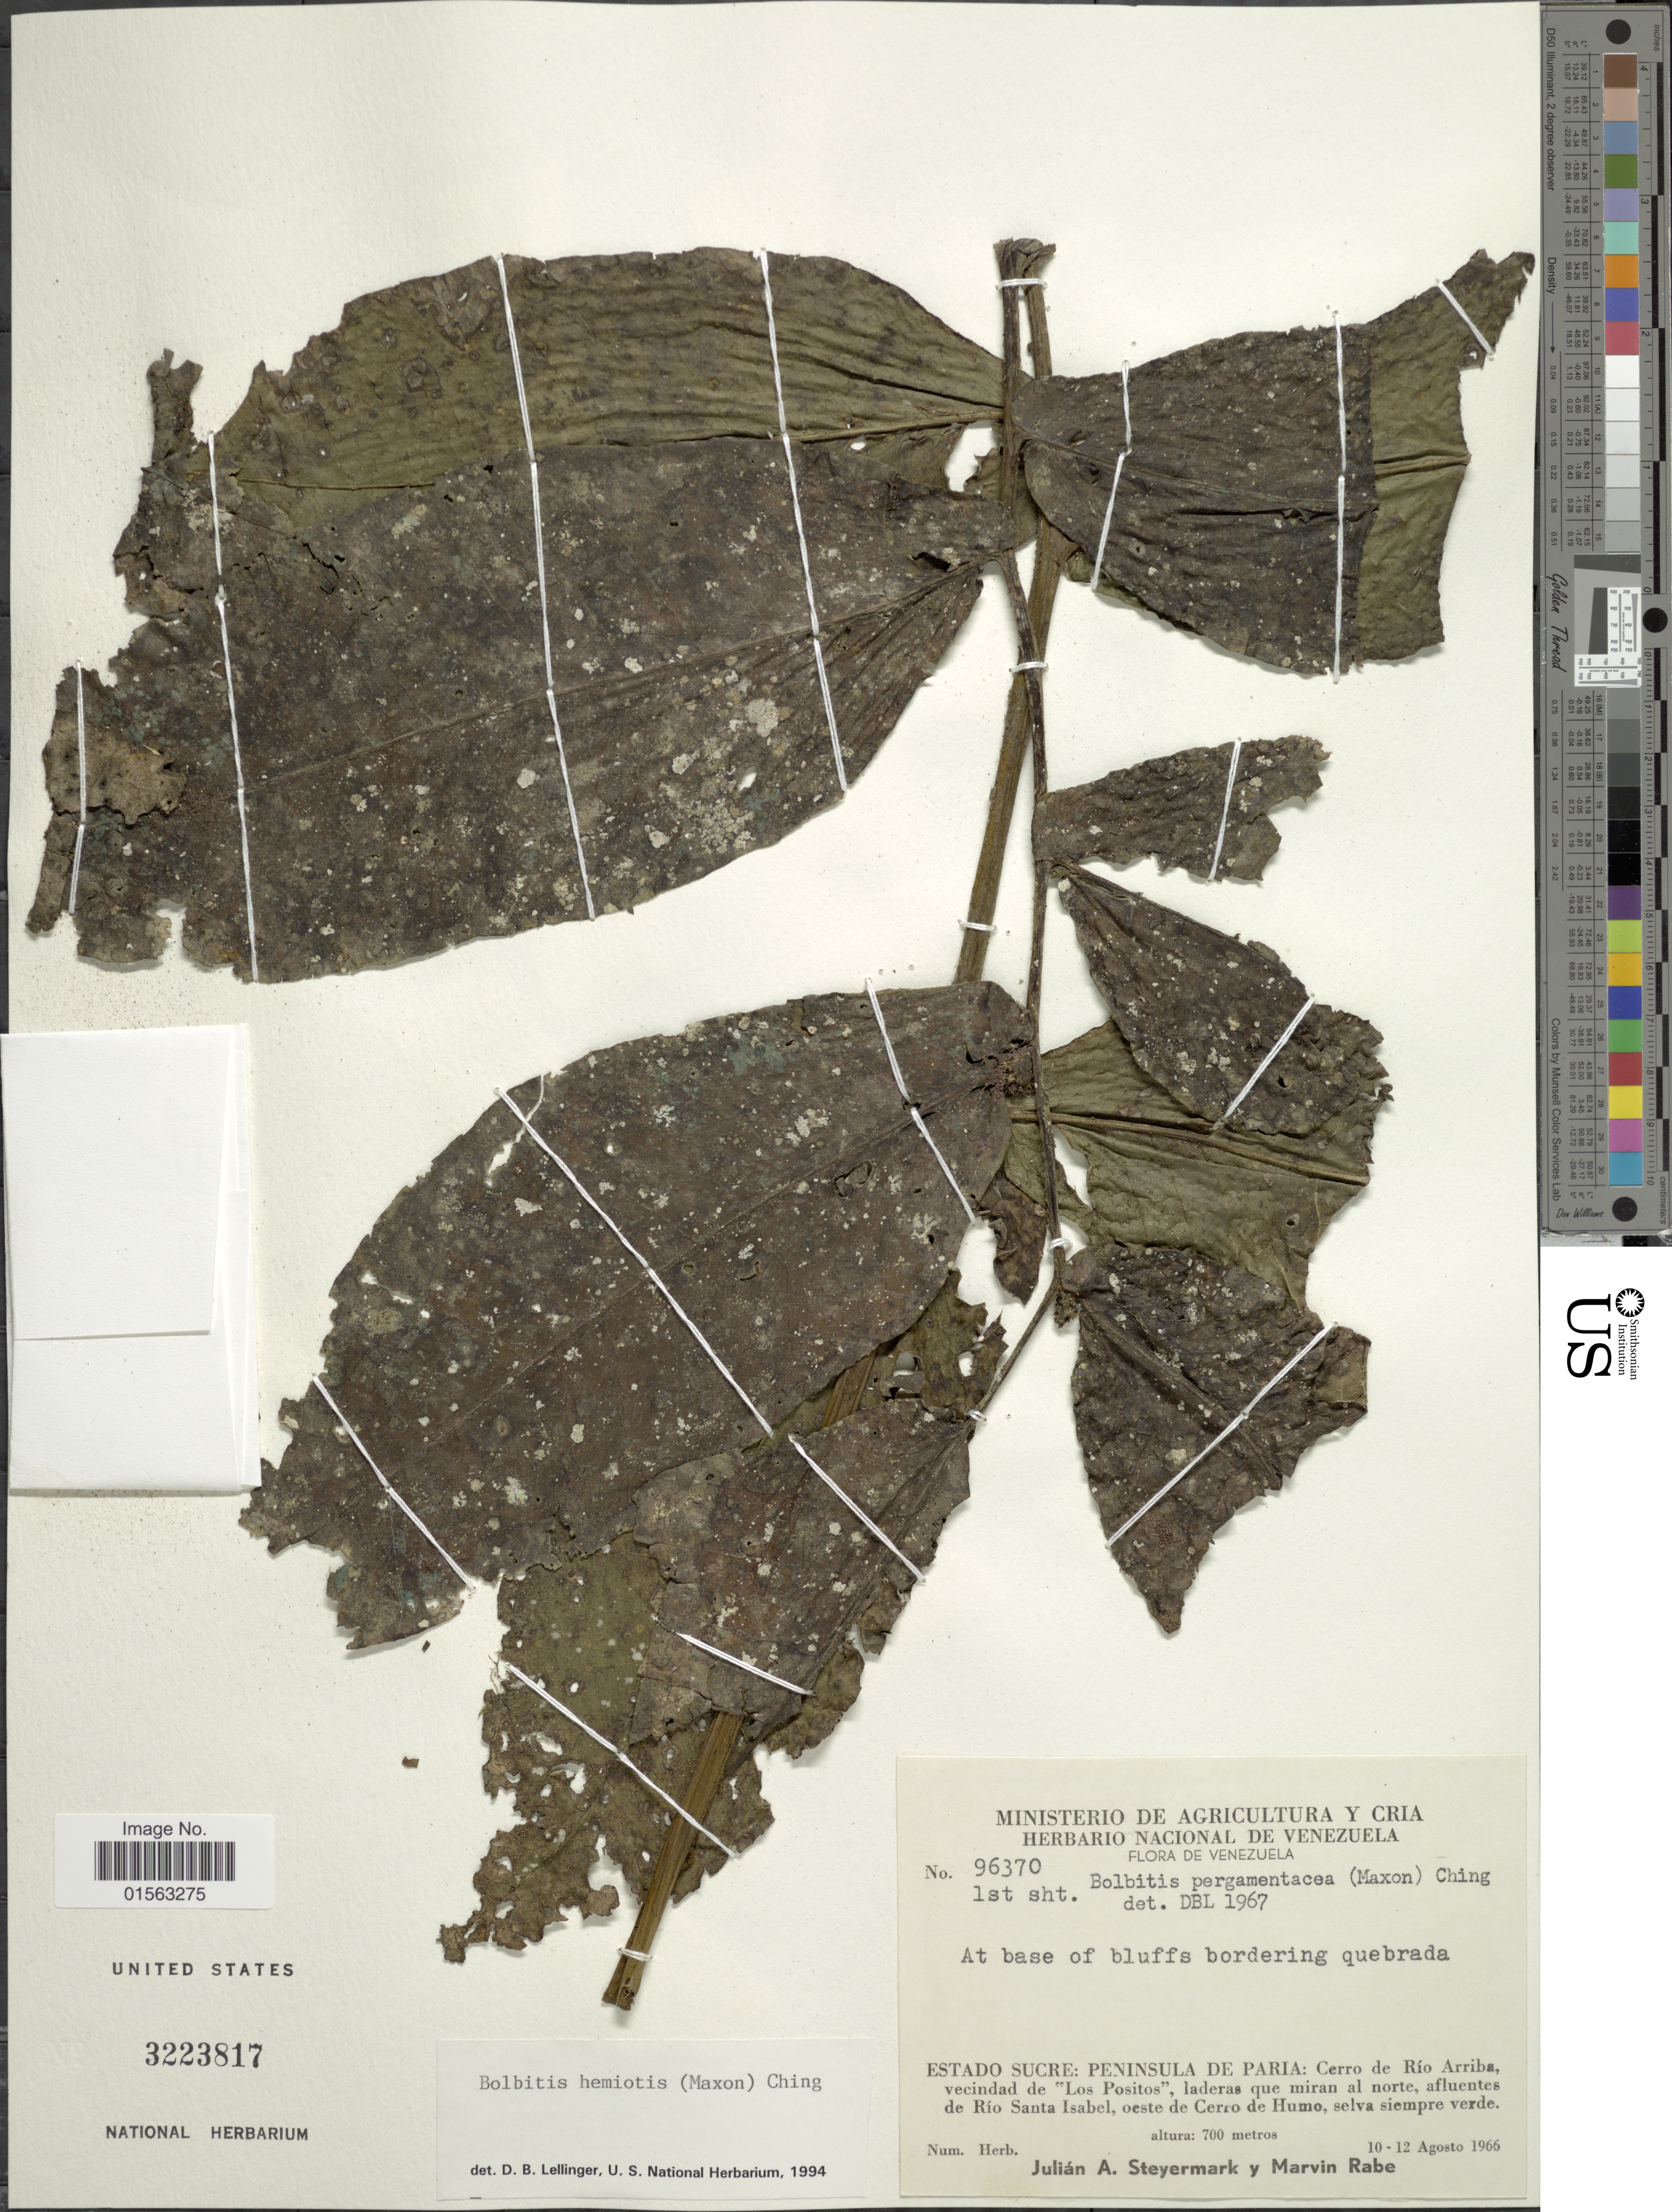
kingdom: Plantae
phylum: Tracheophyta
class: Polypodiopsida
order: Polypodiales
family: Dryopteridaceae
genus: Mickelia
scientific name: Mickelia hemiotis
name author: (Maxon) R.C. Moran et al.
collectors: J. Steyermark & M. Rabe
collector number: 96370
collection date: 1966-08-10/1966-08-12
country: Venezuela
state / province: Sucre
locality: Venezuela, at base of bluffs bordering quebrada, Peninsula de Paria: Cerro de Río Arriba, vecindad de "Los Positos", laderas que miran al norte, afluentes de Río Santa Isabel, oeste de Cerro de Humo, selva siempre verde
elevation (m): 700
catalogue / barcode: US 3223817